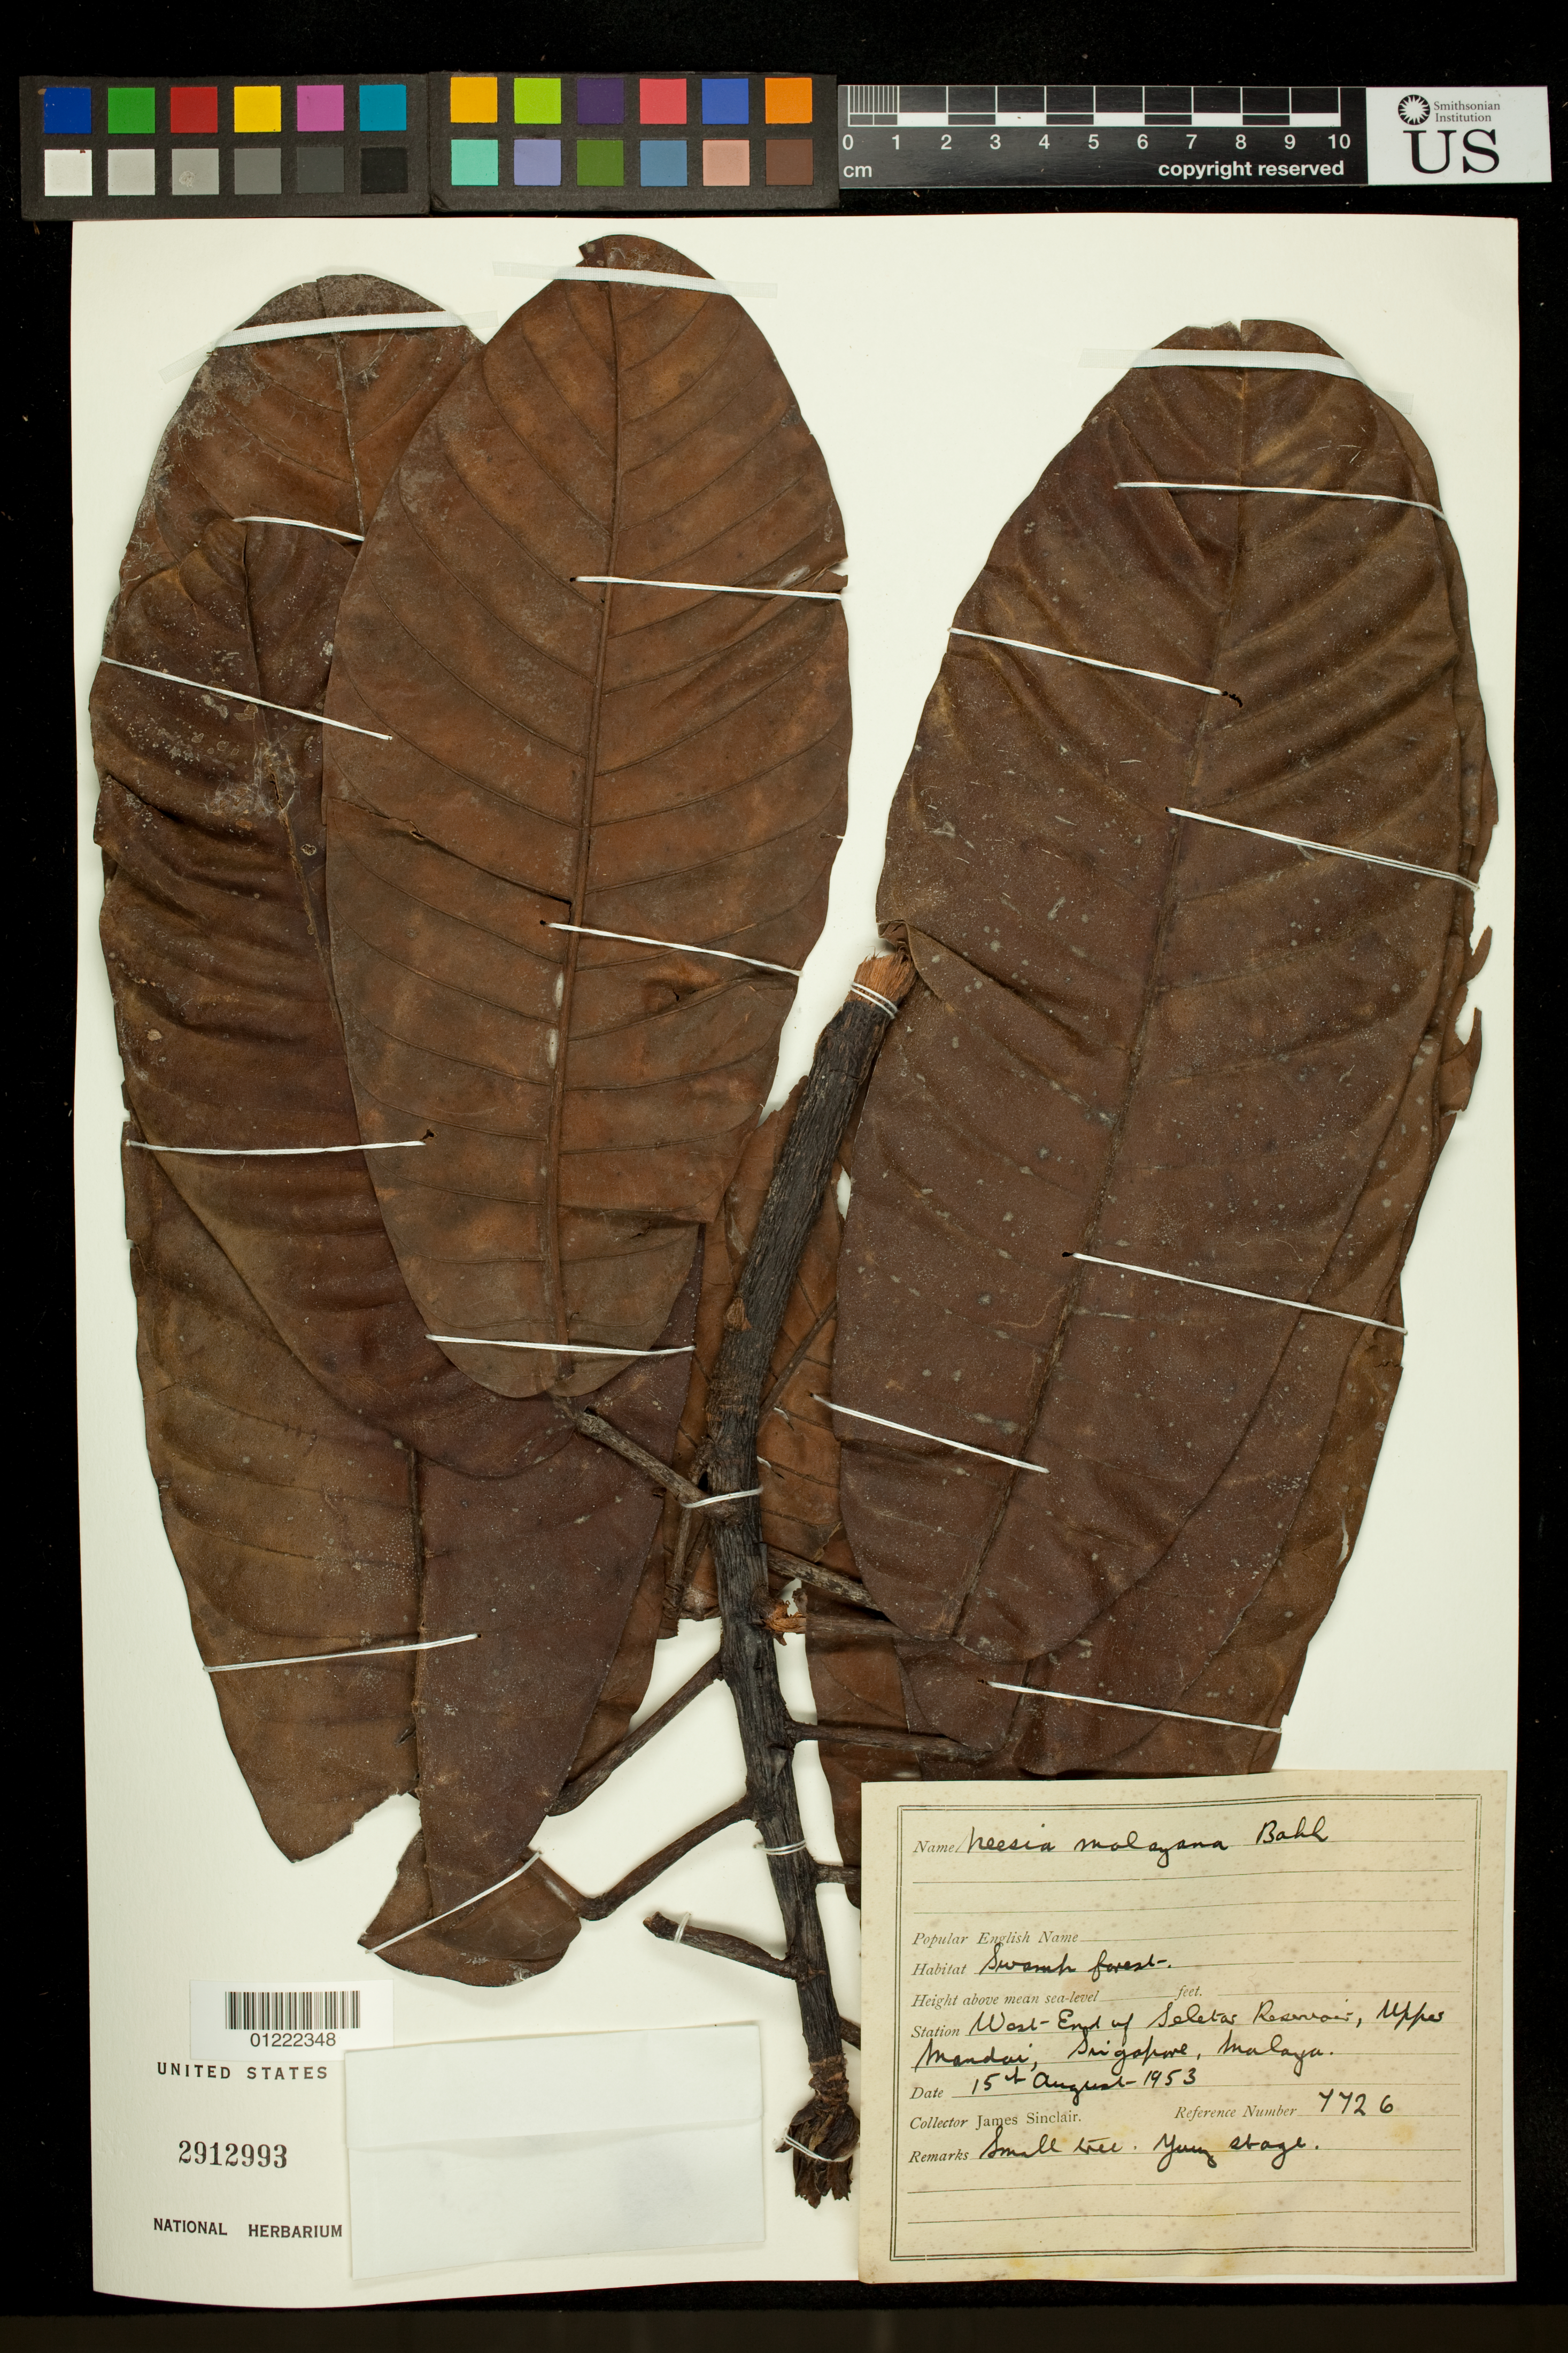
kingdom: Plantae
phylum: Tracheophyta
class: Magnoliopsida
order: Malvales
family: Malvaceae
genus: Neesia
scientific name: Neesia malayana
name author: Bakh.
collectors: J. Sinclair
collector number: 7726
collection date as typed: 8/15/1953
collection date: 1953-08-15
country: Singapore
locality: West end of Seletar Reservoir, Upper Mandai, Singapore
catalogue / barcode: US 2912993